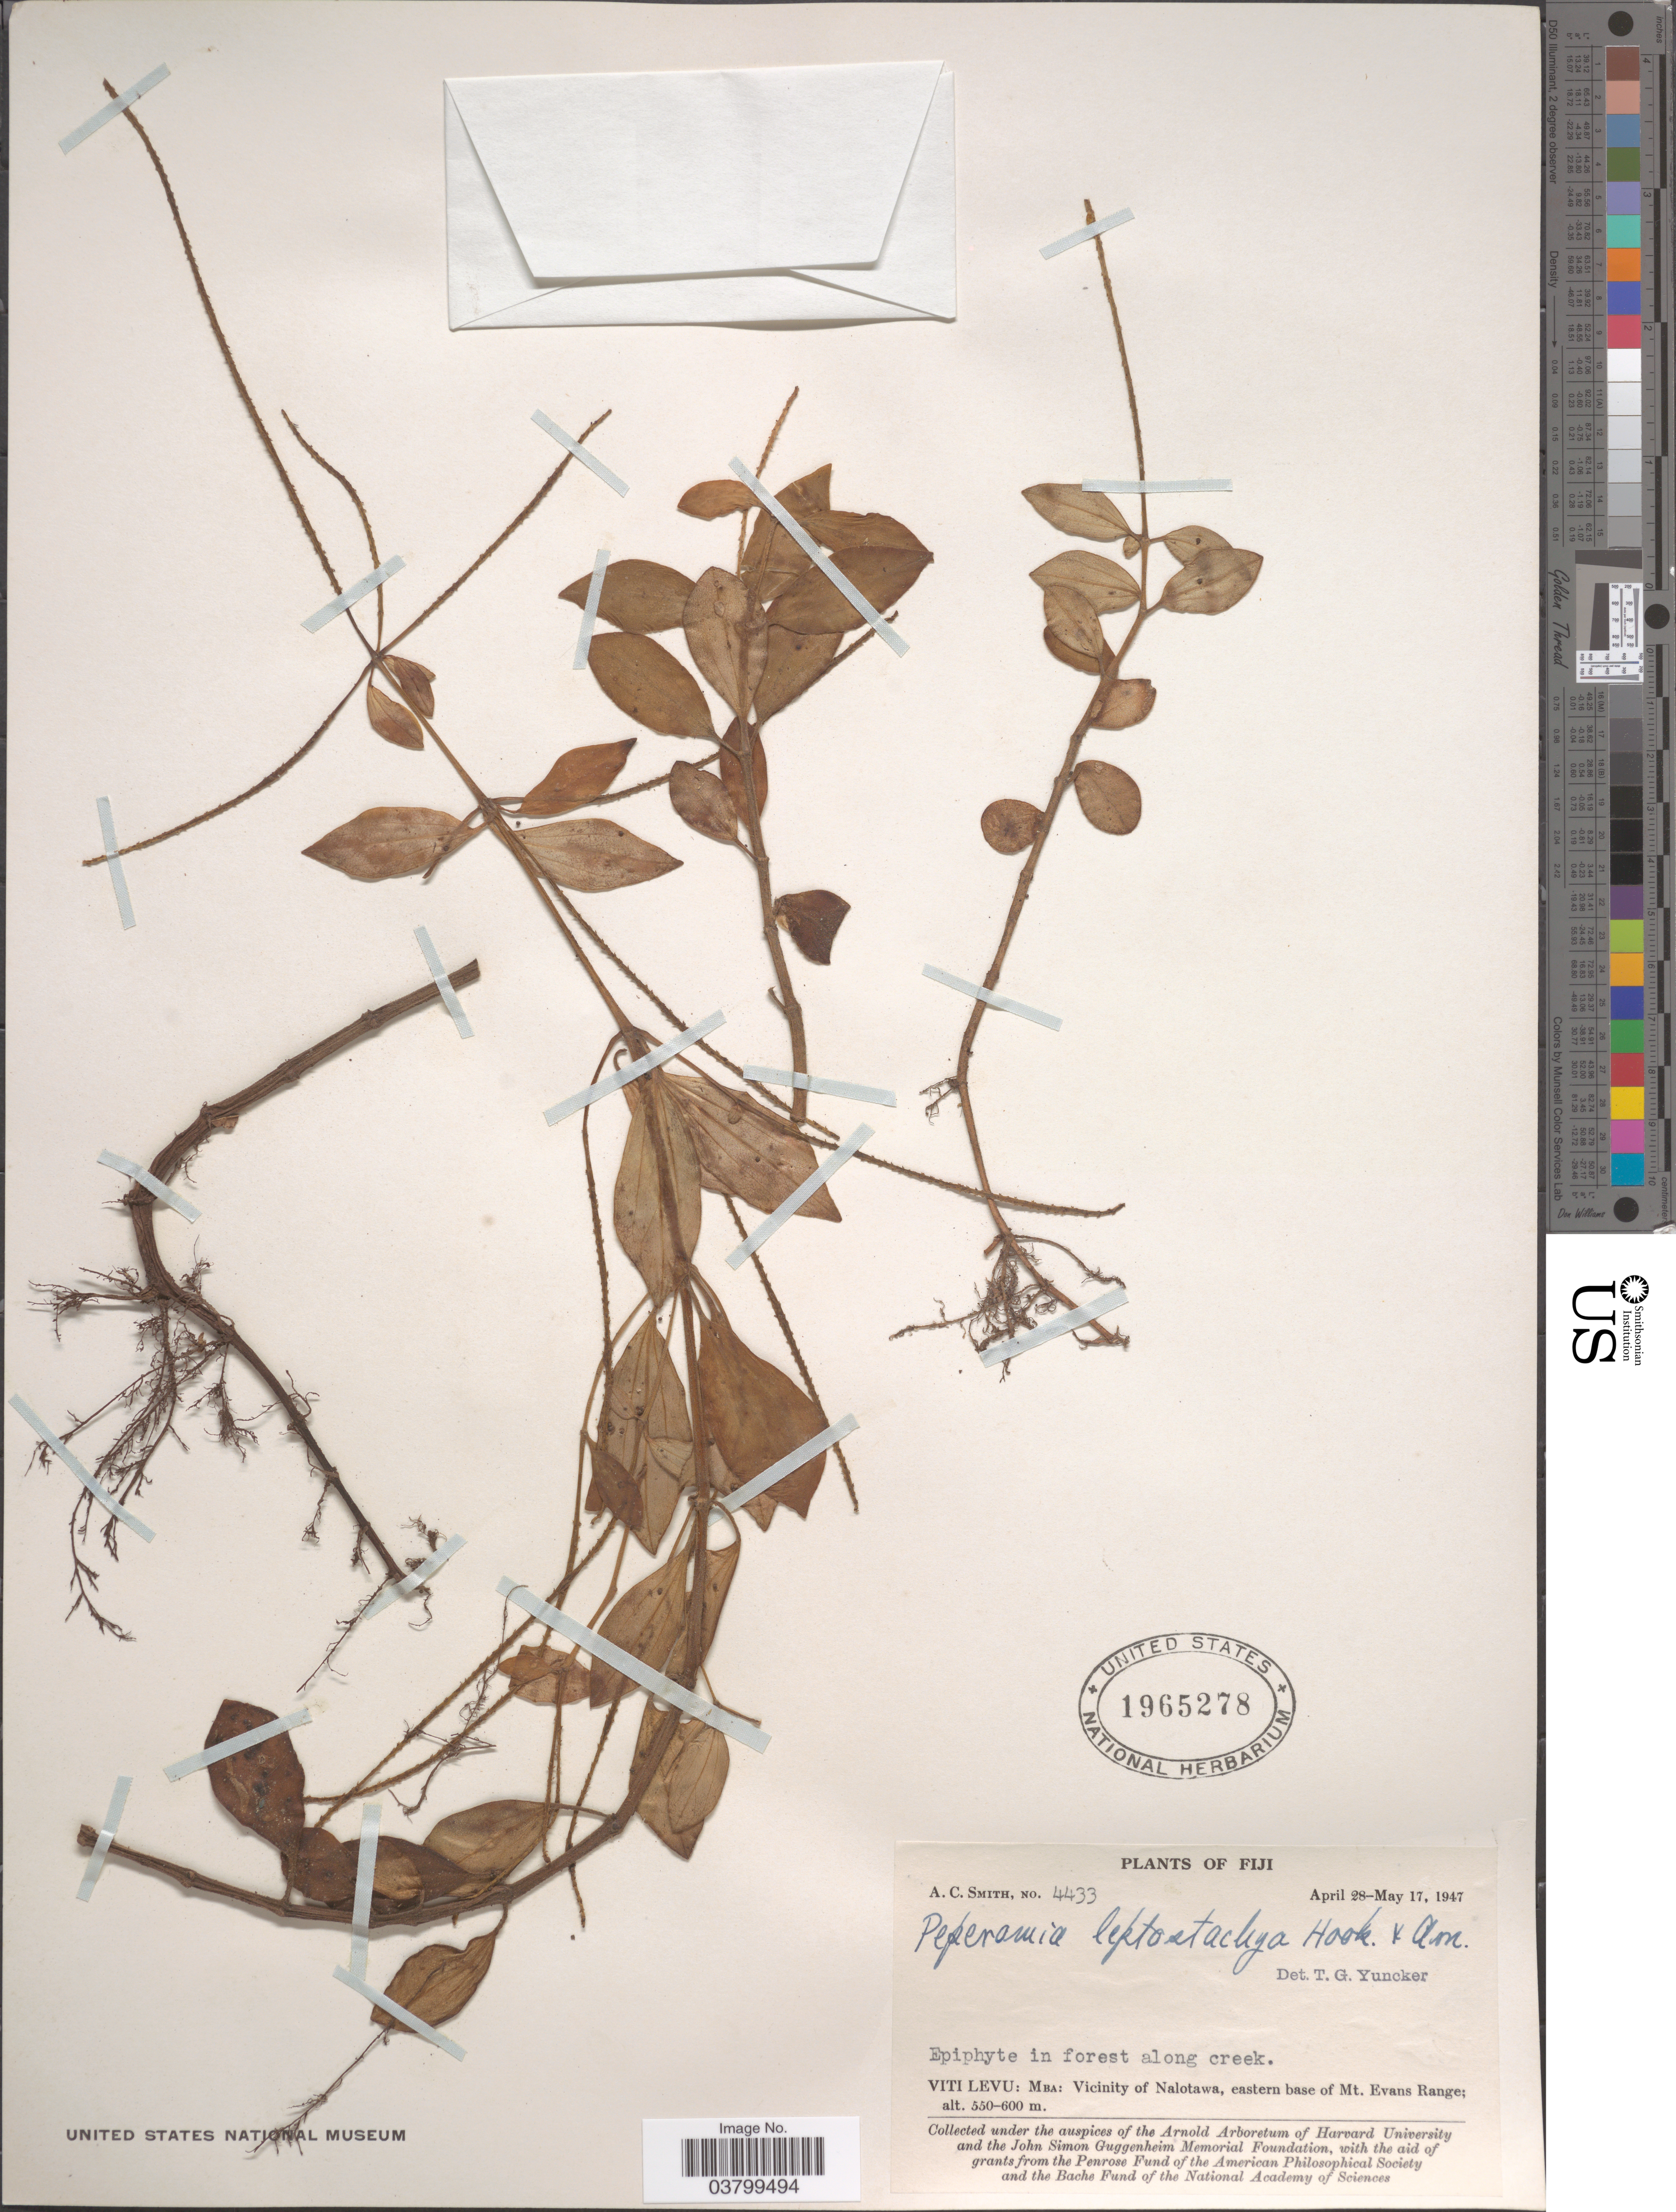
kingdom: Plantae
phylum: Tracheophyta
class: Magnoliopsida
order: Piperales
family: Piperaceae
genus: Peperomia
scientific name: Peperomia leptostachya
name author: Hook. & Arn.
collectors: A. C. Smith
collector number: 4433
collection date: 1947-04-28/1947-05-17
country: Fiji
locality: Viti Levu: Mba: Vicinity of Nalotawa, eastern base of Mt. Evans Range.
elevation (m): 550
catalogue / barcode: US 1965278